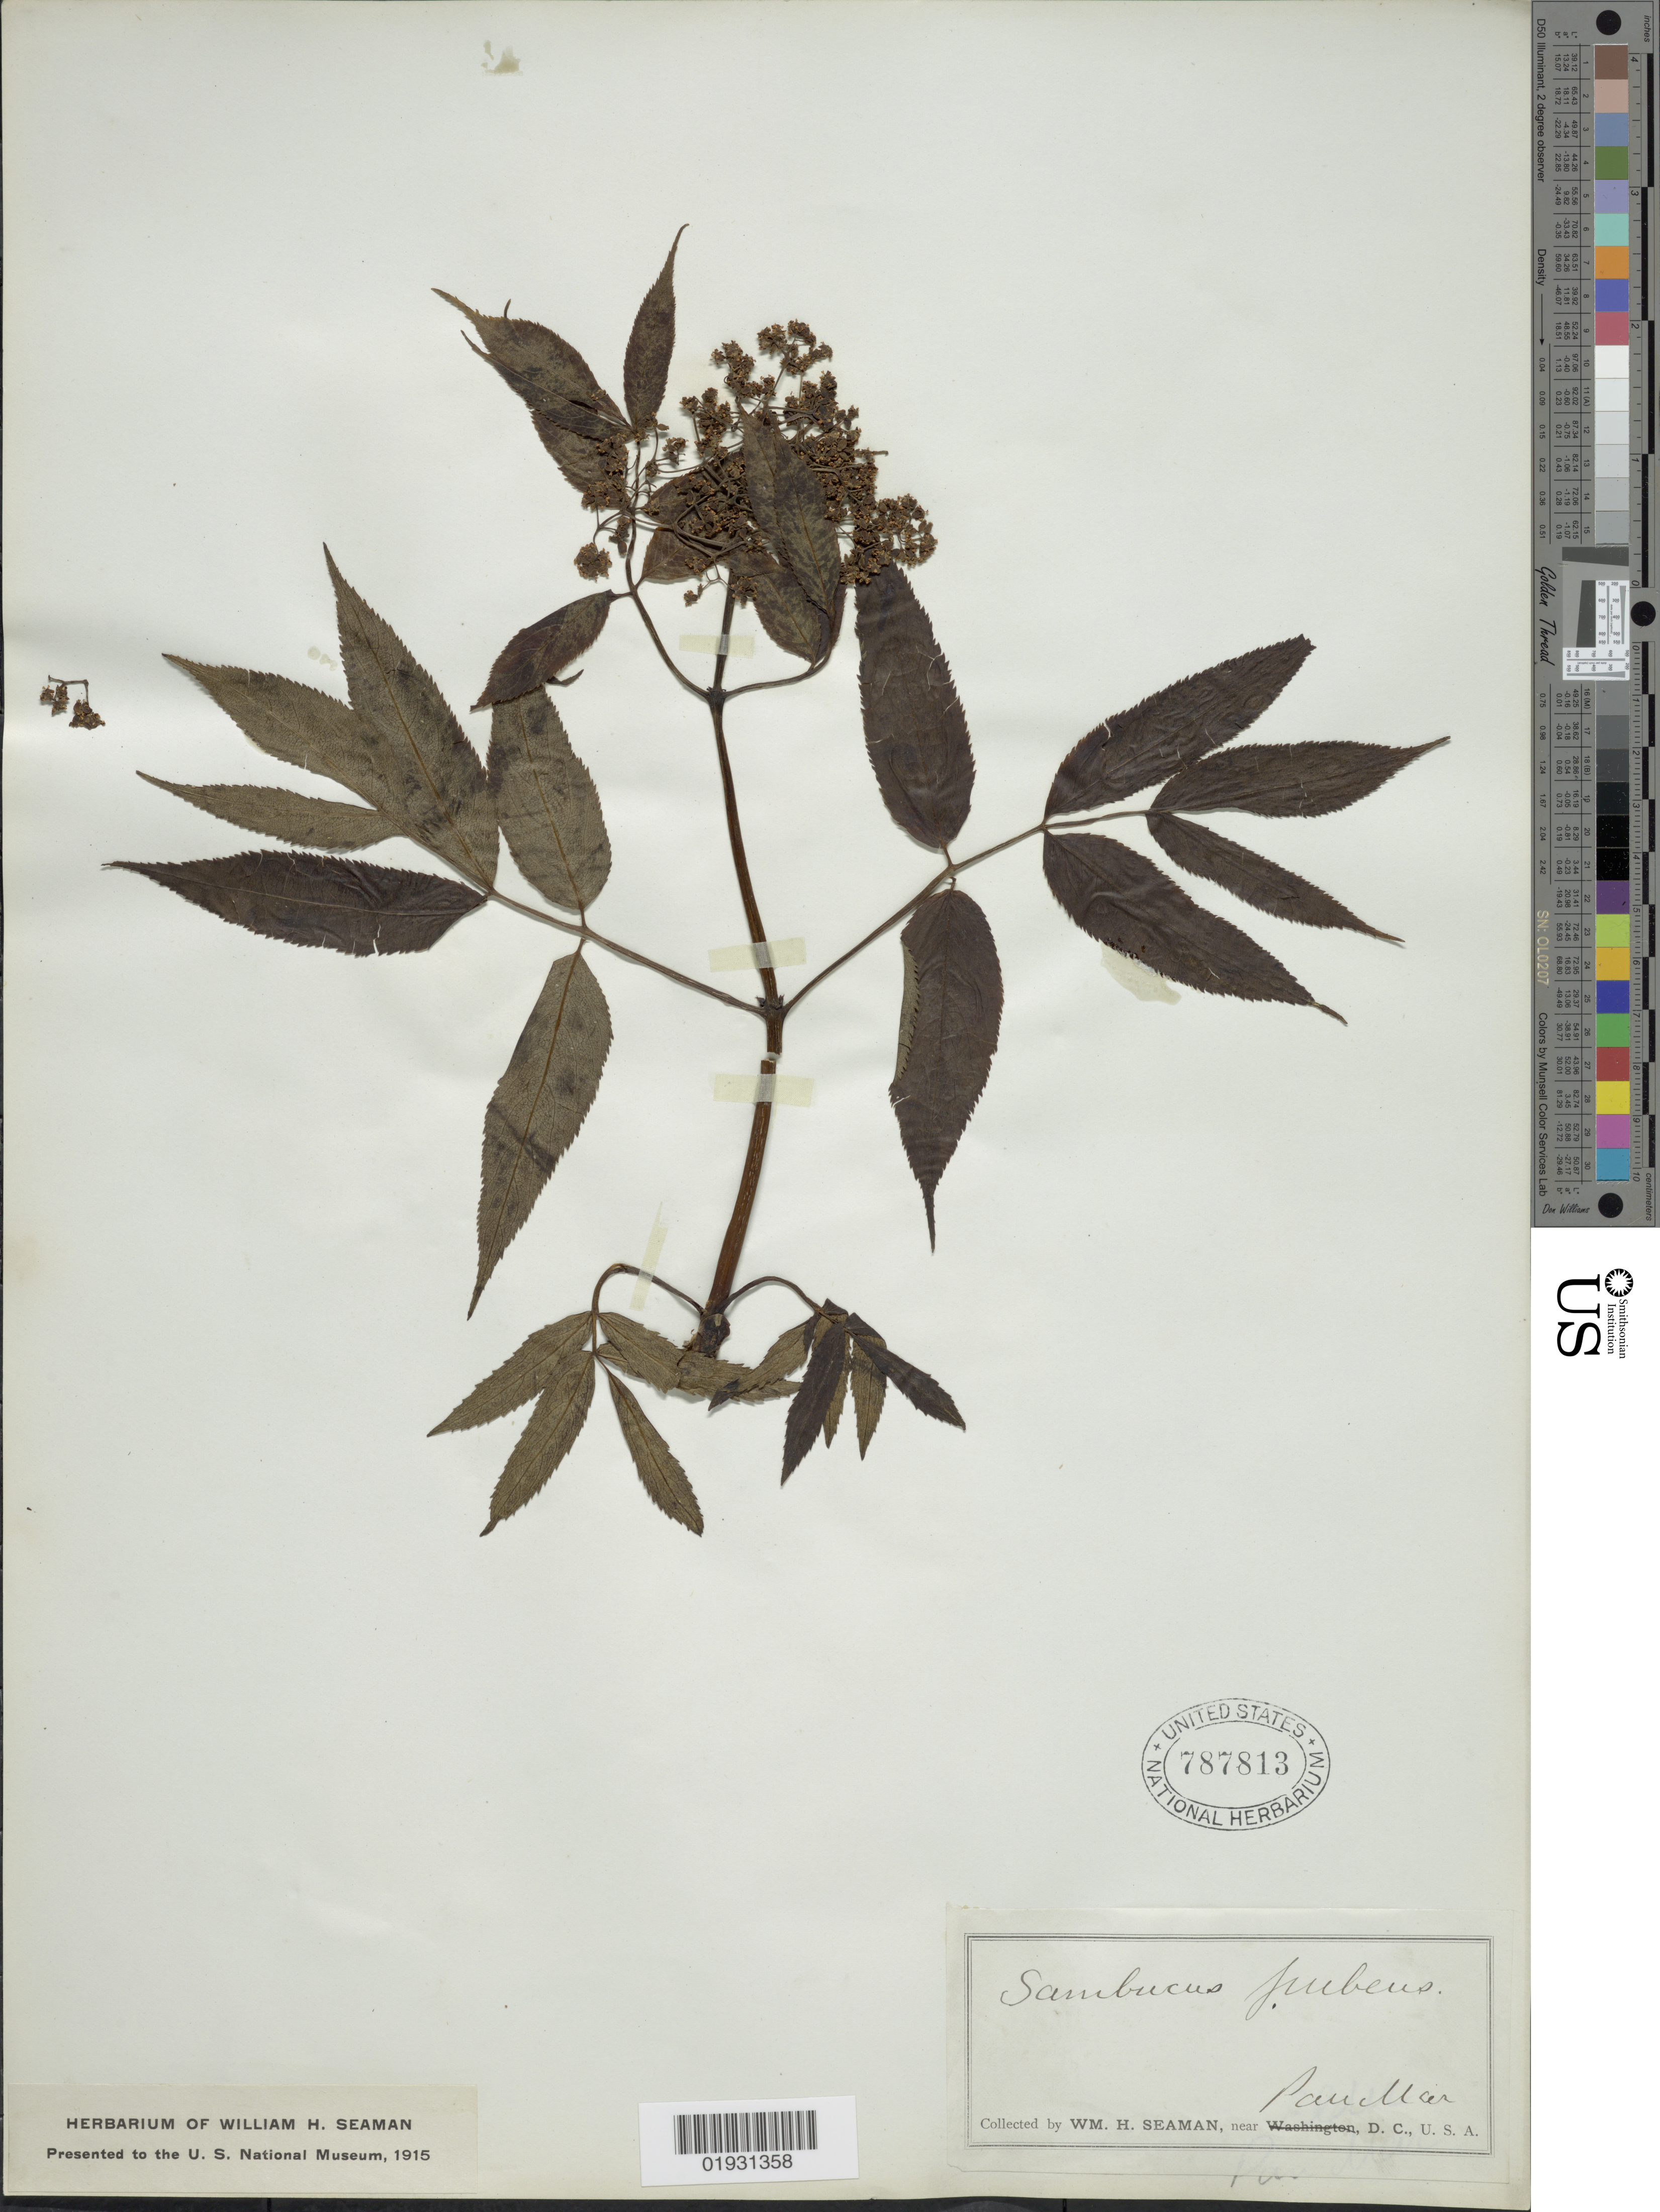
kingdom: Plantae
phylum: Tracheophyta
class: Magnoliopsida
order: Dipsacales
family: Viburnaceae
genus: Sambucus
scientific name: Sambucus racemosa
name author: L.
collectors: W. Seaman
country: United States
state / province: District of Columbia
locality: Pan Mar, D.C.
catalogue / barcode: US 787813